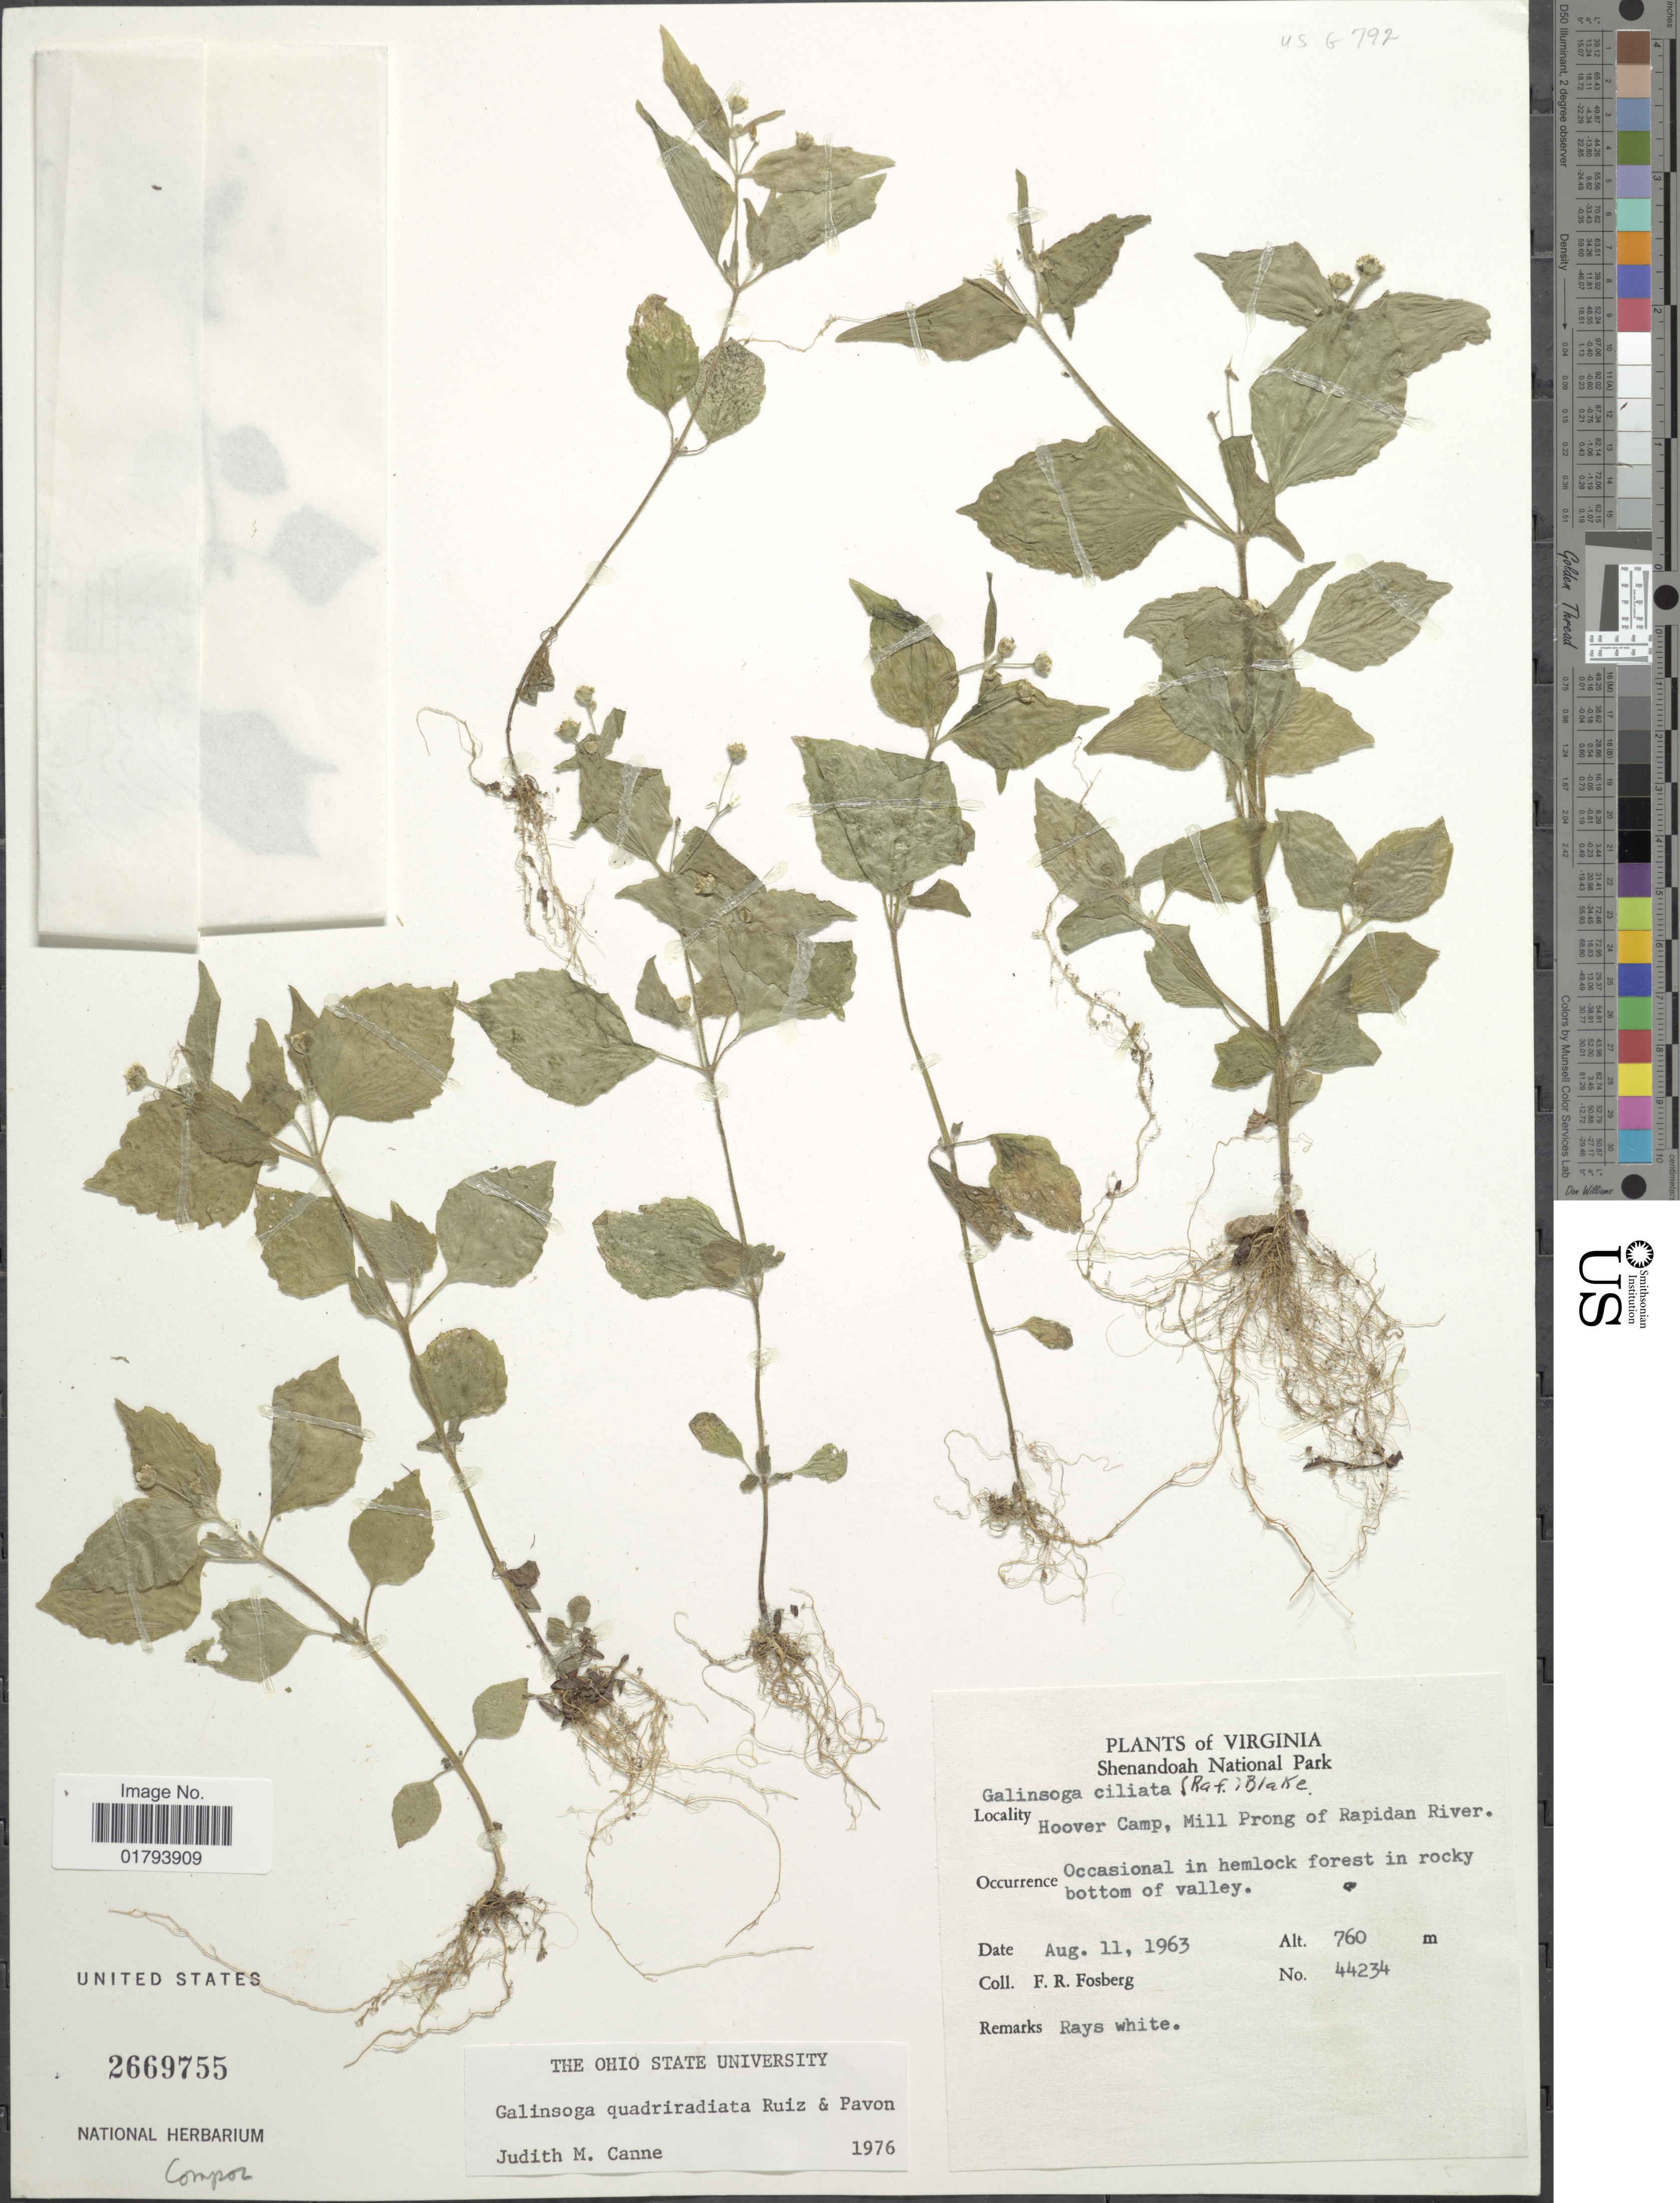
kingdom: Plantae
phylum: Tracheophyta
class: Magnoliopsida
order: Asterales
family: Asteraceae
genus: Galinsoga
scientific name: Galinsoga quadriradiata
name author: Ruiz & Pav.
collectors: F. R. Fosberg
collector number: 44234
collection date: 1963-08-11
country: United States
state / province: Virginia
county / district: Madison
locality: Shenandoah National Park, Hoover Camp, Mill Prong of Rapidan River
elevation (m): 760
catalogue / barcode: US 2669755